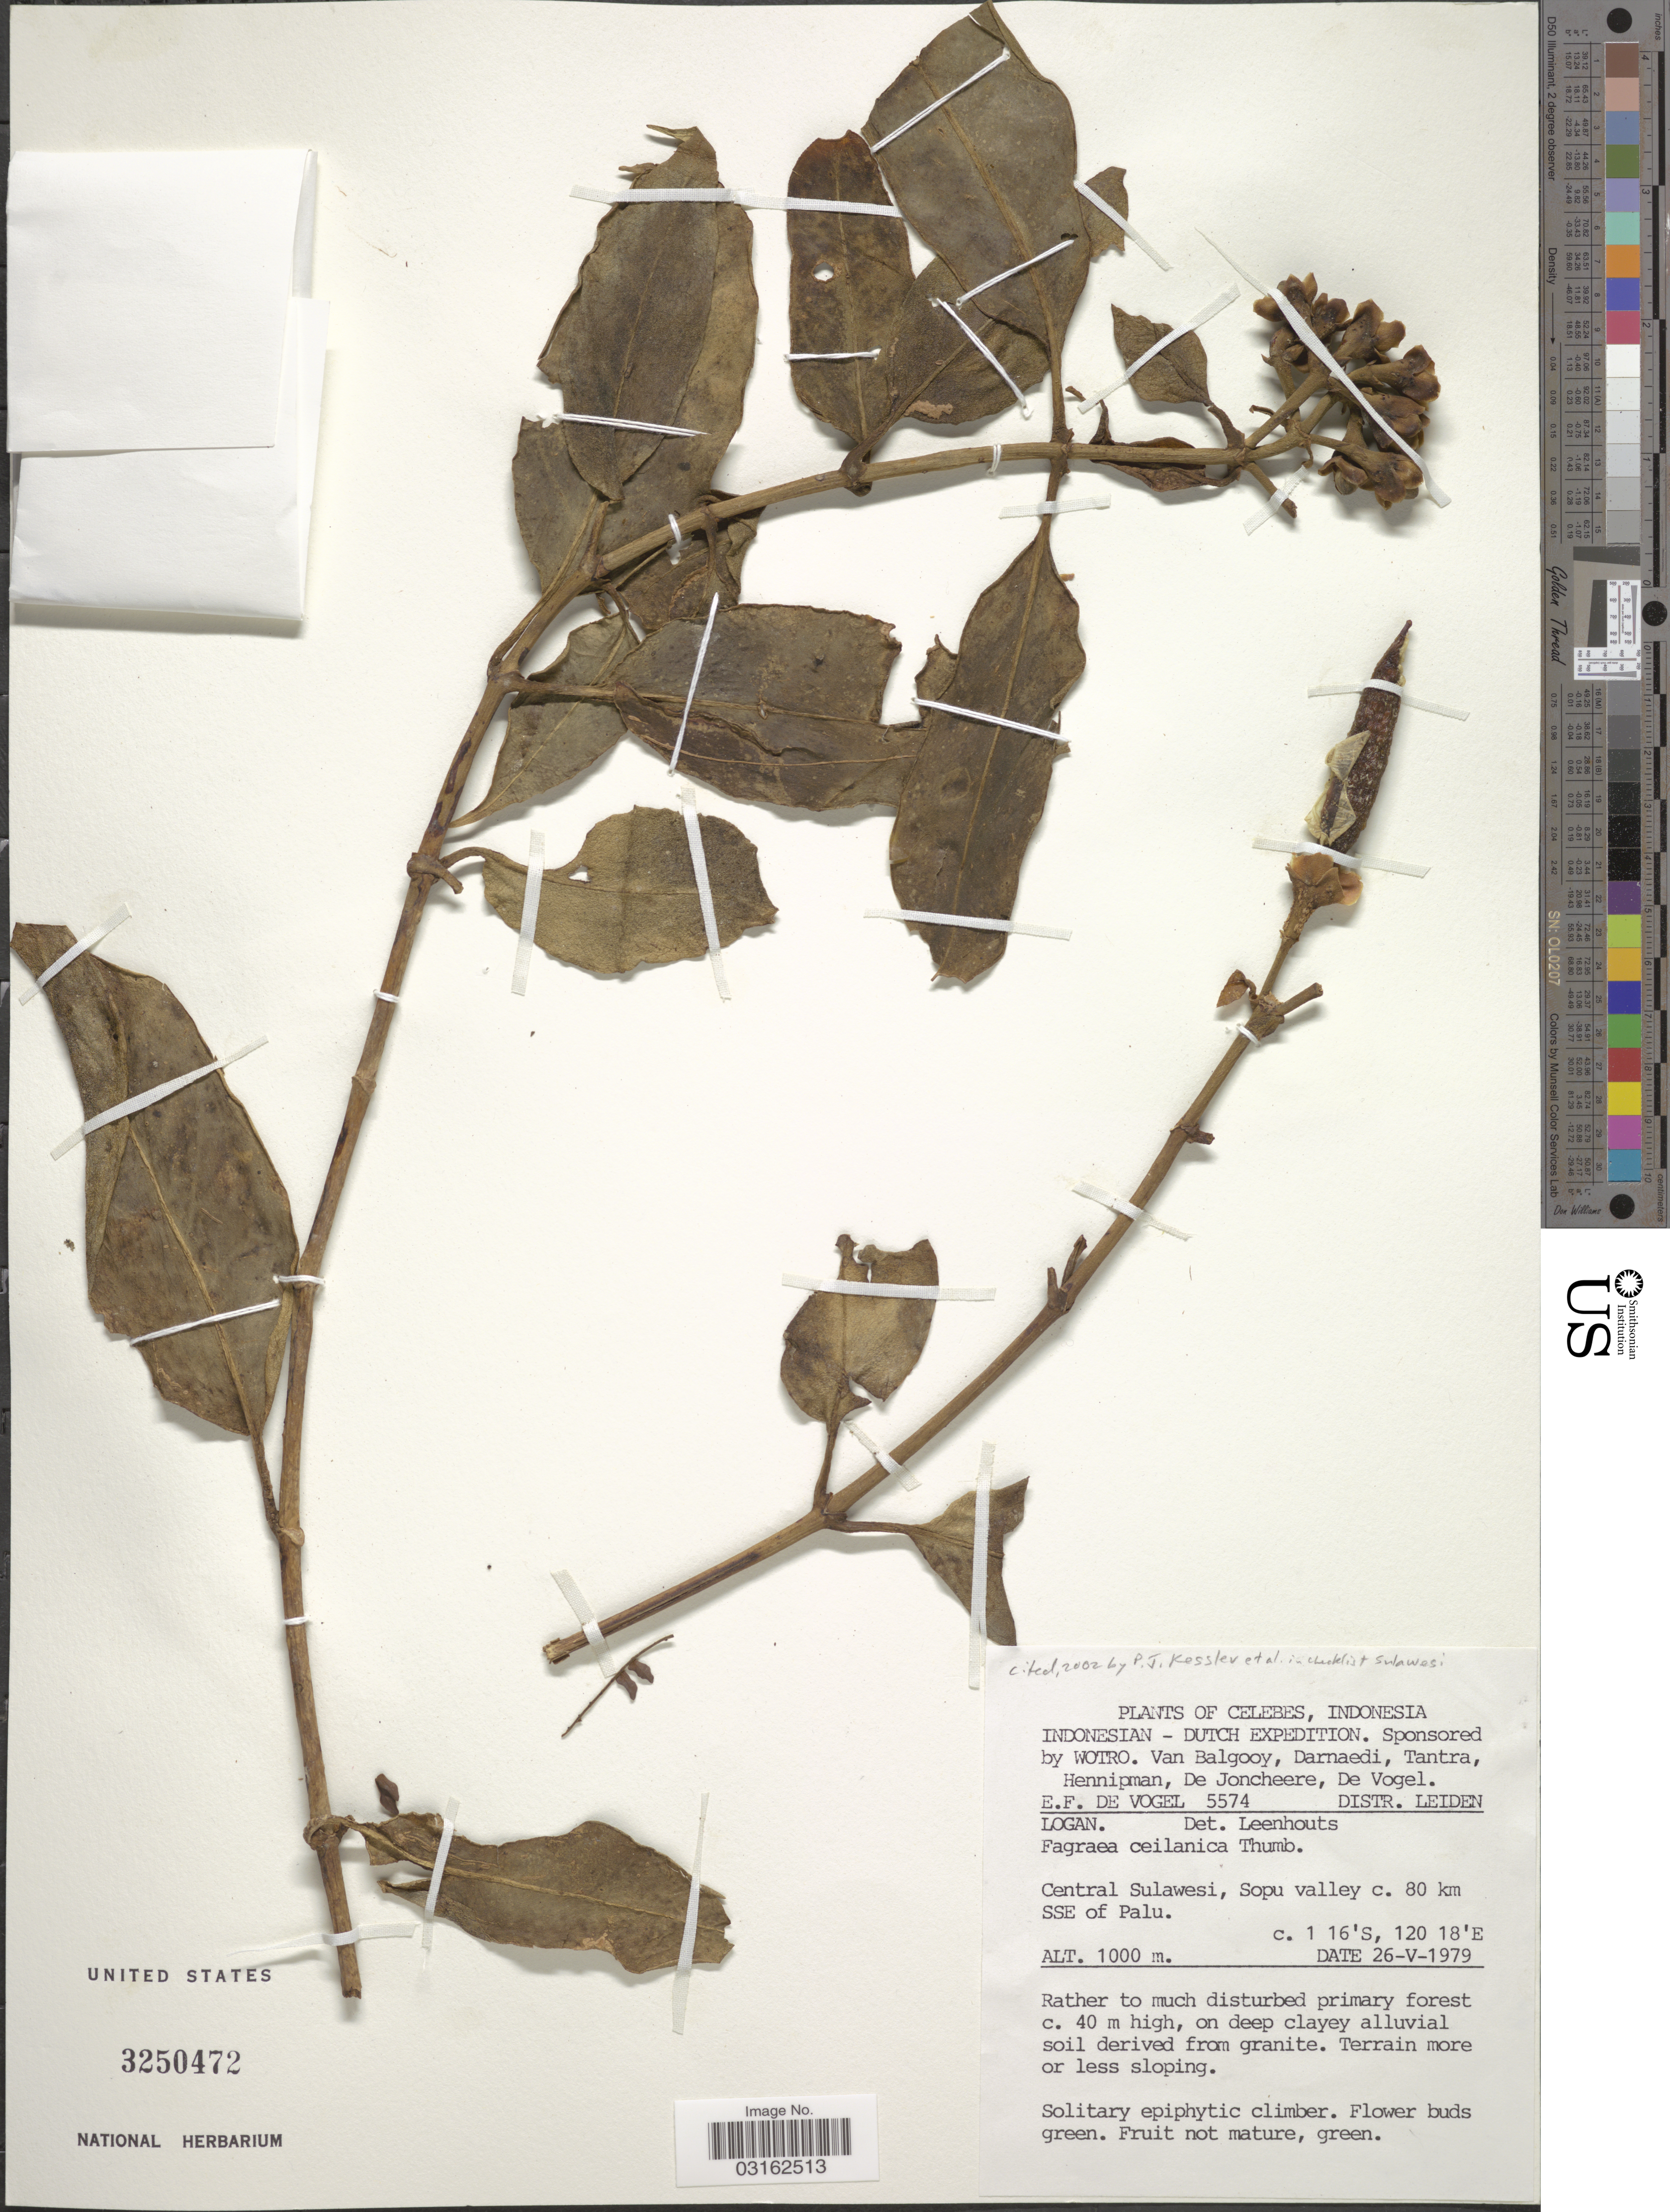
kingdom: Plantae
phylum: Tracheophyta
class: Magnoliopsida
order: Gentianales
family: Gentianaceae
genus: Fagraea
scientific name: Fagraea ceilanica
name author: Thunb.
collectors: E. F. de Vogel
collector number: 5574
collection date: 1979-05-26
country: Indonesia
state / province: Sulawesi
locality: Celebes. Central Sulawesi, Sopu valley c. 80 km SSE of Palu.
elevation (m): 1000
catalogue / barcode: US 3250472